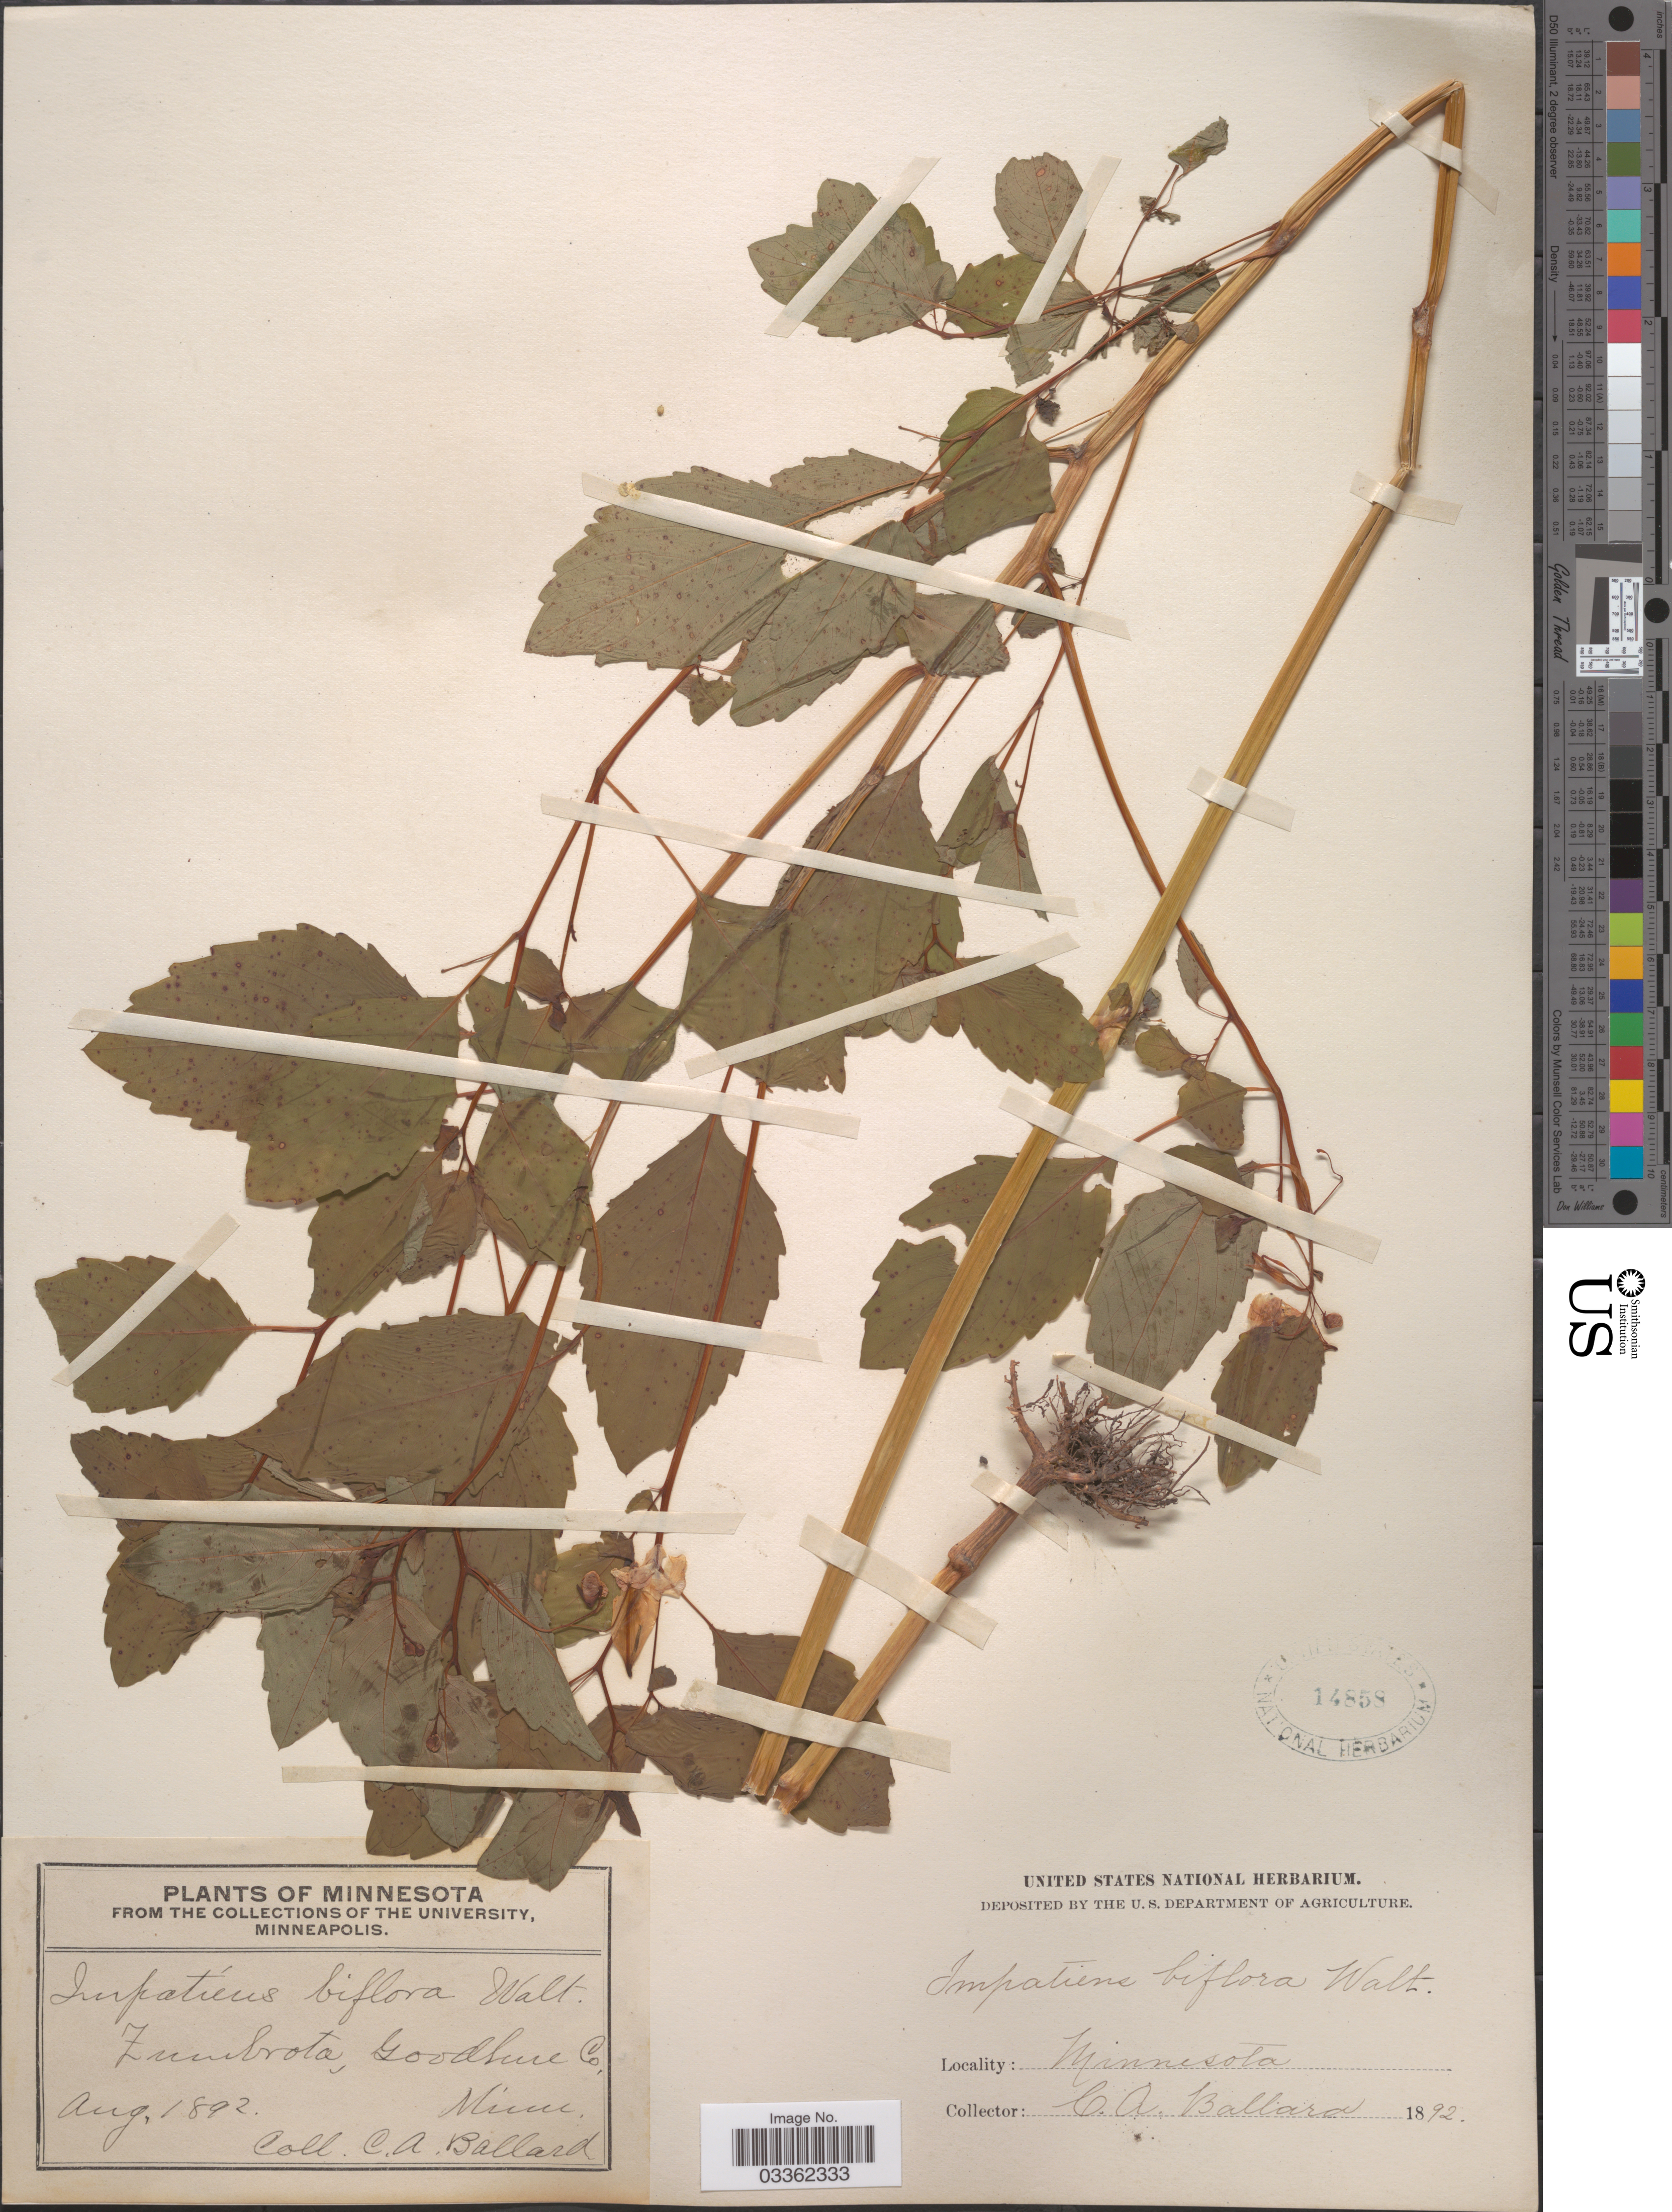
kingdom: Plantae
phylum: Tracheophyta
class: Magnoliopsida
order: Ericales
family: Balsaminaceae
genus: Impatiens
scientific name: Impatiens capensis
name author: Meerb.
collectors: C. A. Ballard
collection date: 1892-08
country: United States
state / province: Minnesota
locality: Zumbrota, Goodhue Co.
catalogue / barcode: US 14858